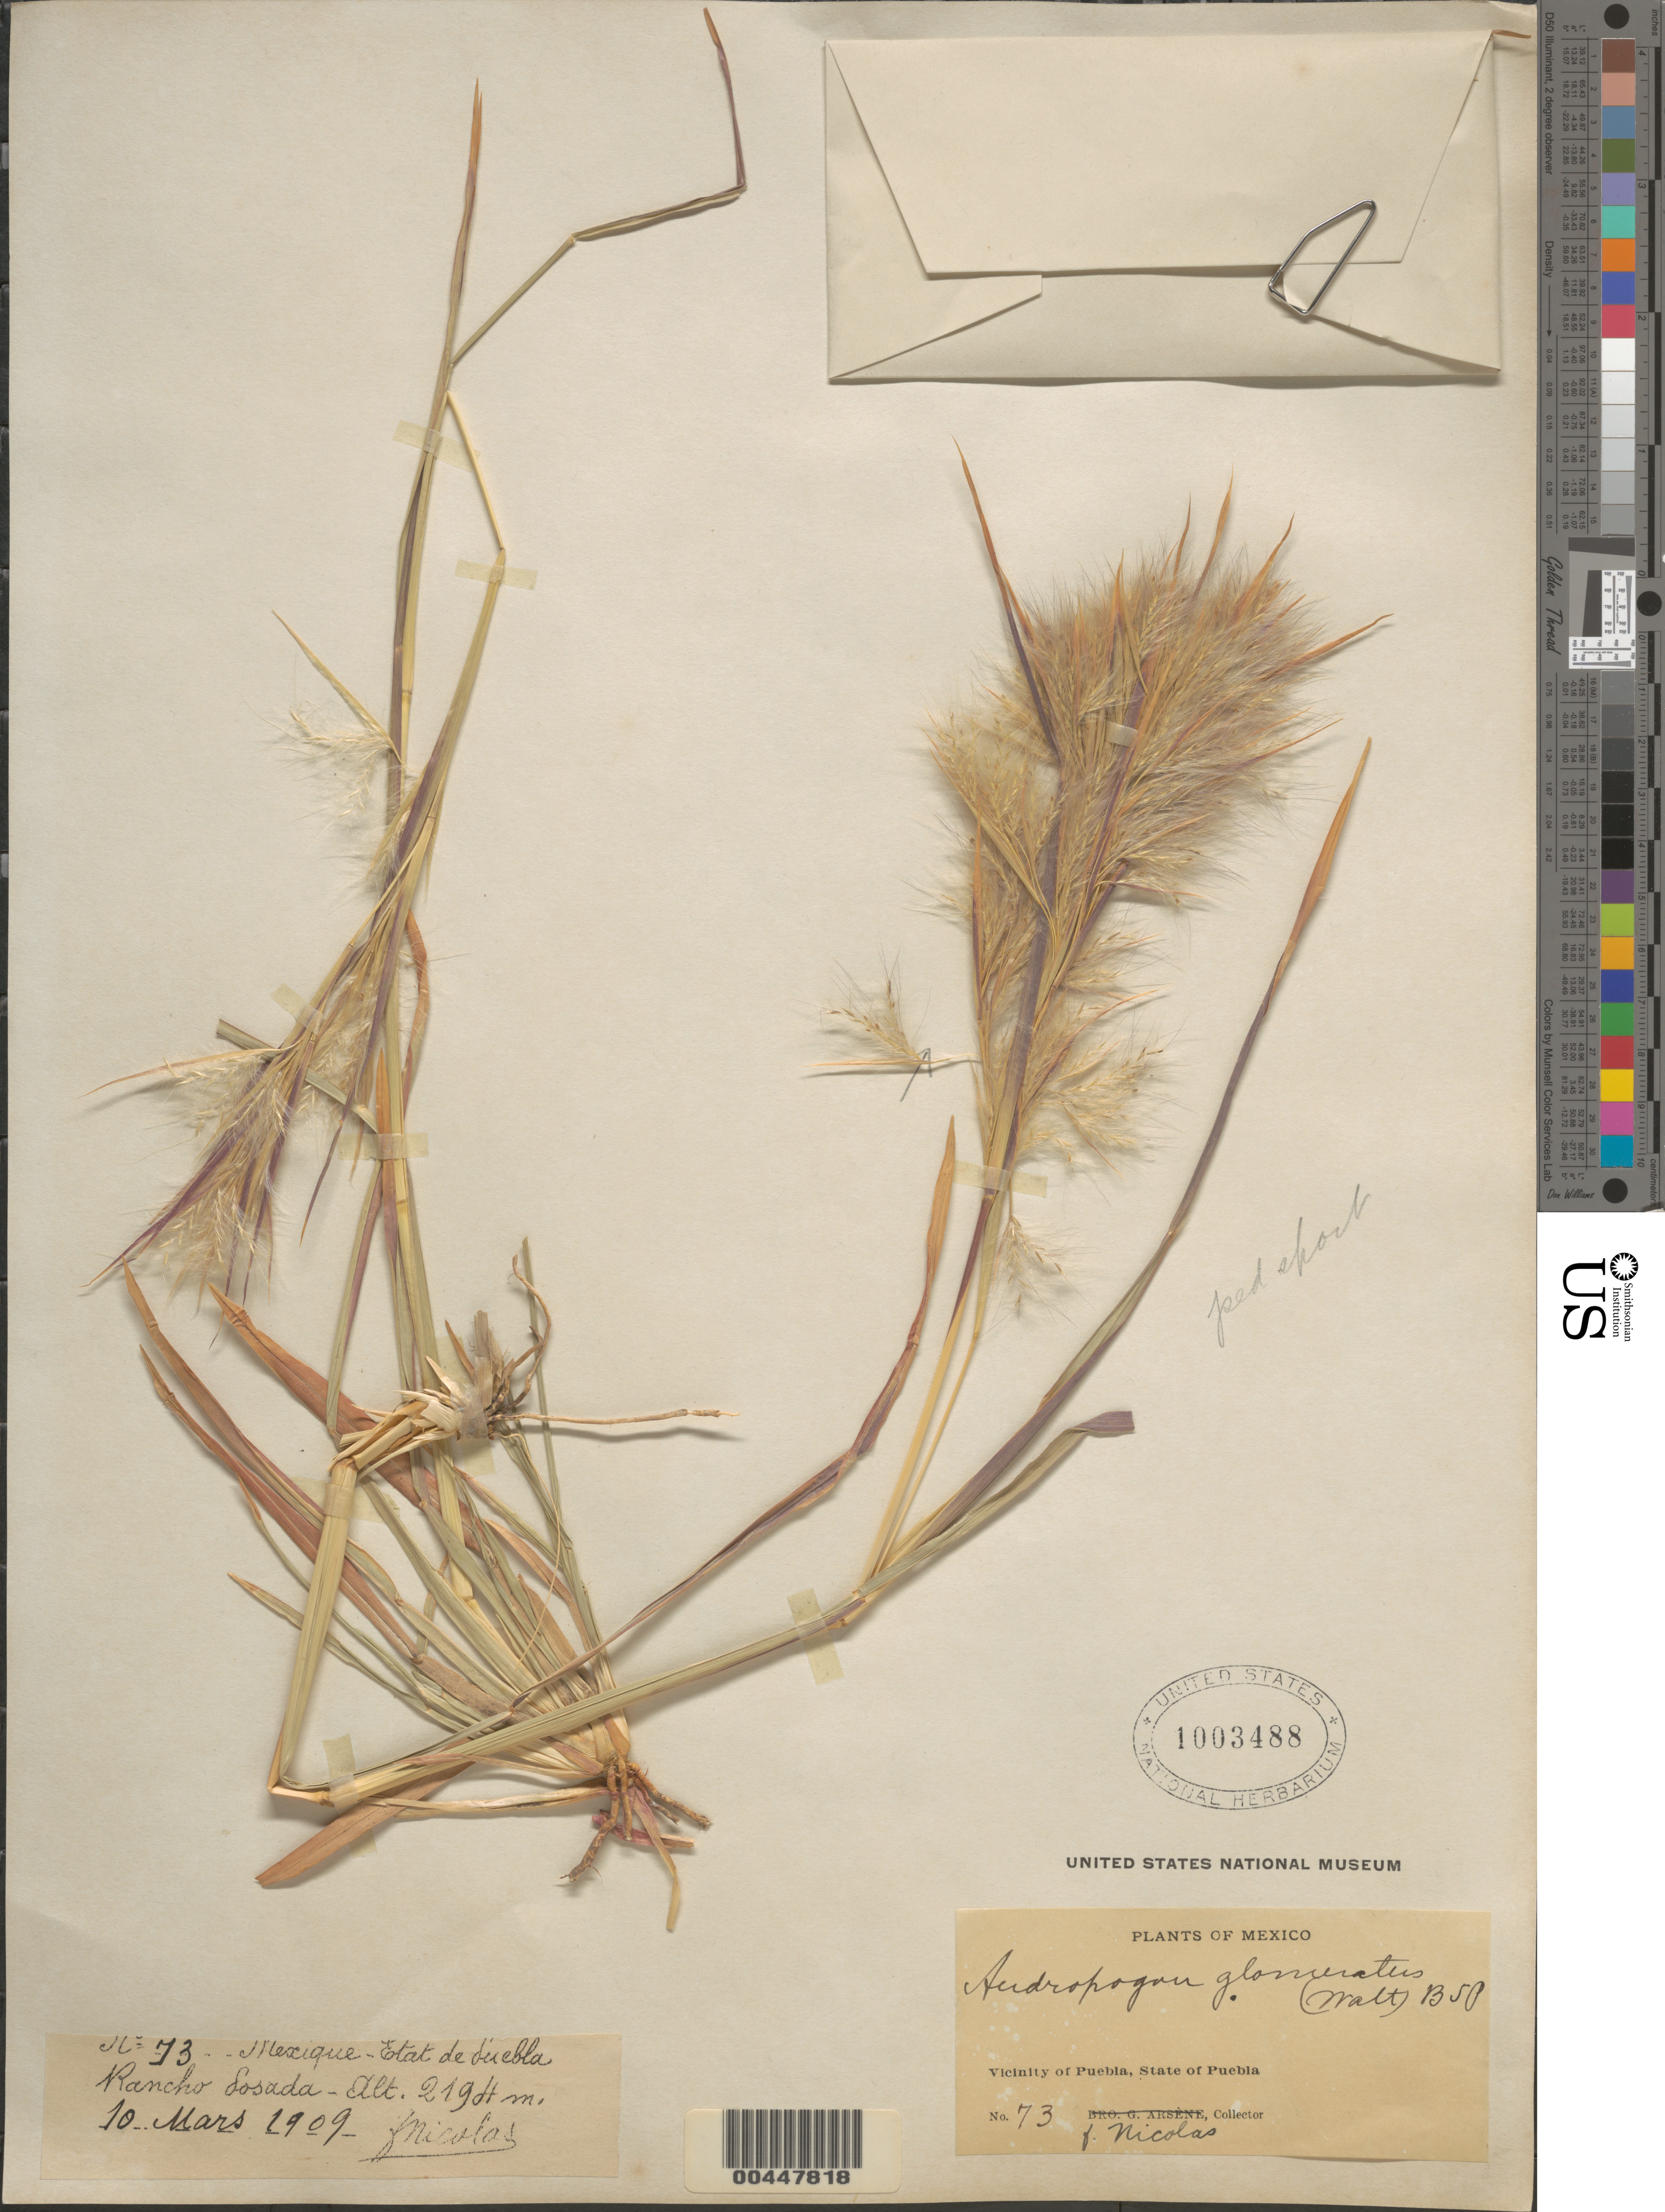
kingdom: Plantae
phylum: Tracheophyta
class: Liliopsida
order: Poales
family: Poaceae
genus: Andropogon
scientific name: Andropogon glomeratus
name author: (Walter) Britton, Stearns & Poggenb.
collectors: F. Nicolas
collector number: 73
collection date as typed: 10 Mar 1909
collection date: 1909-03-10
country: Mexico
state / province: Puebla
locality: Rancho Posada, vicinity of Puebla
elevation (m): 2194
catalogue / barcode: US 1003488